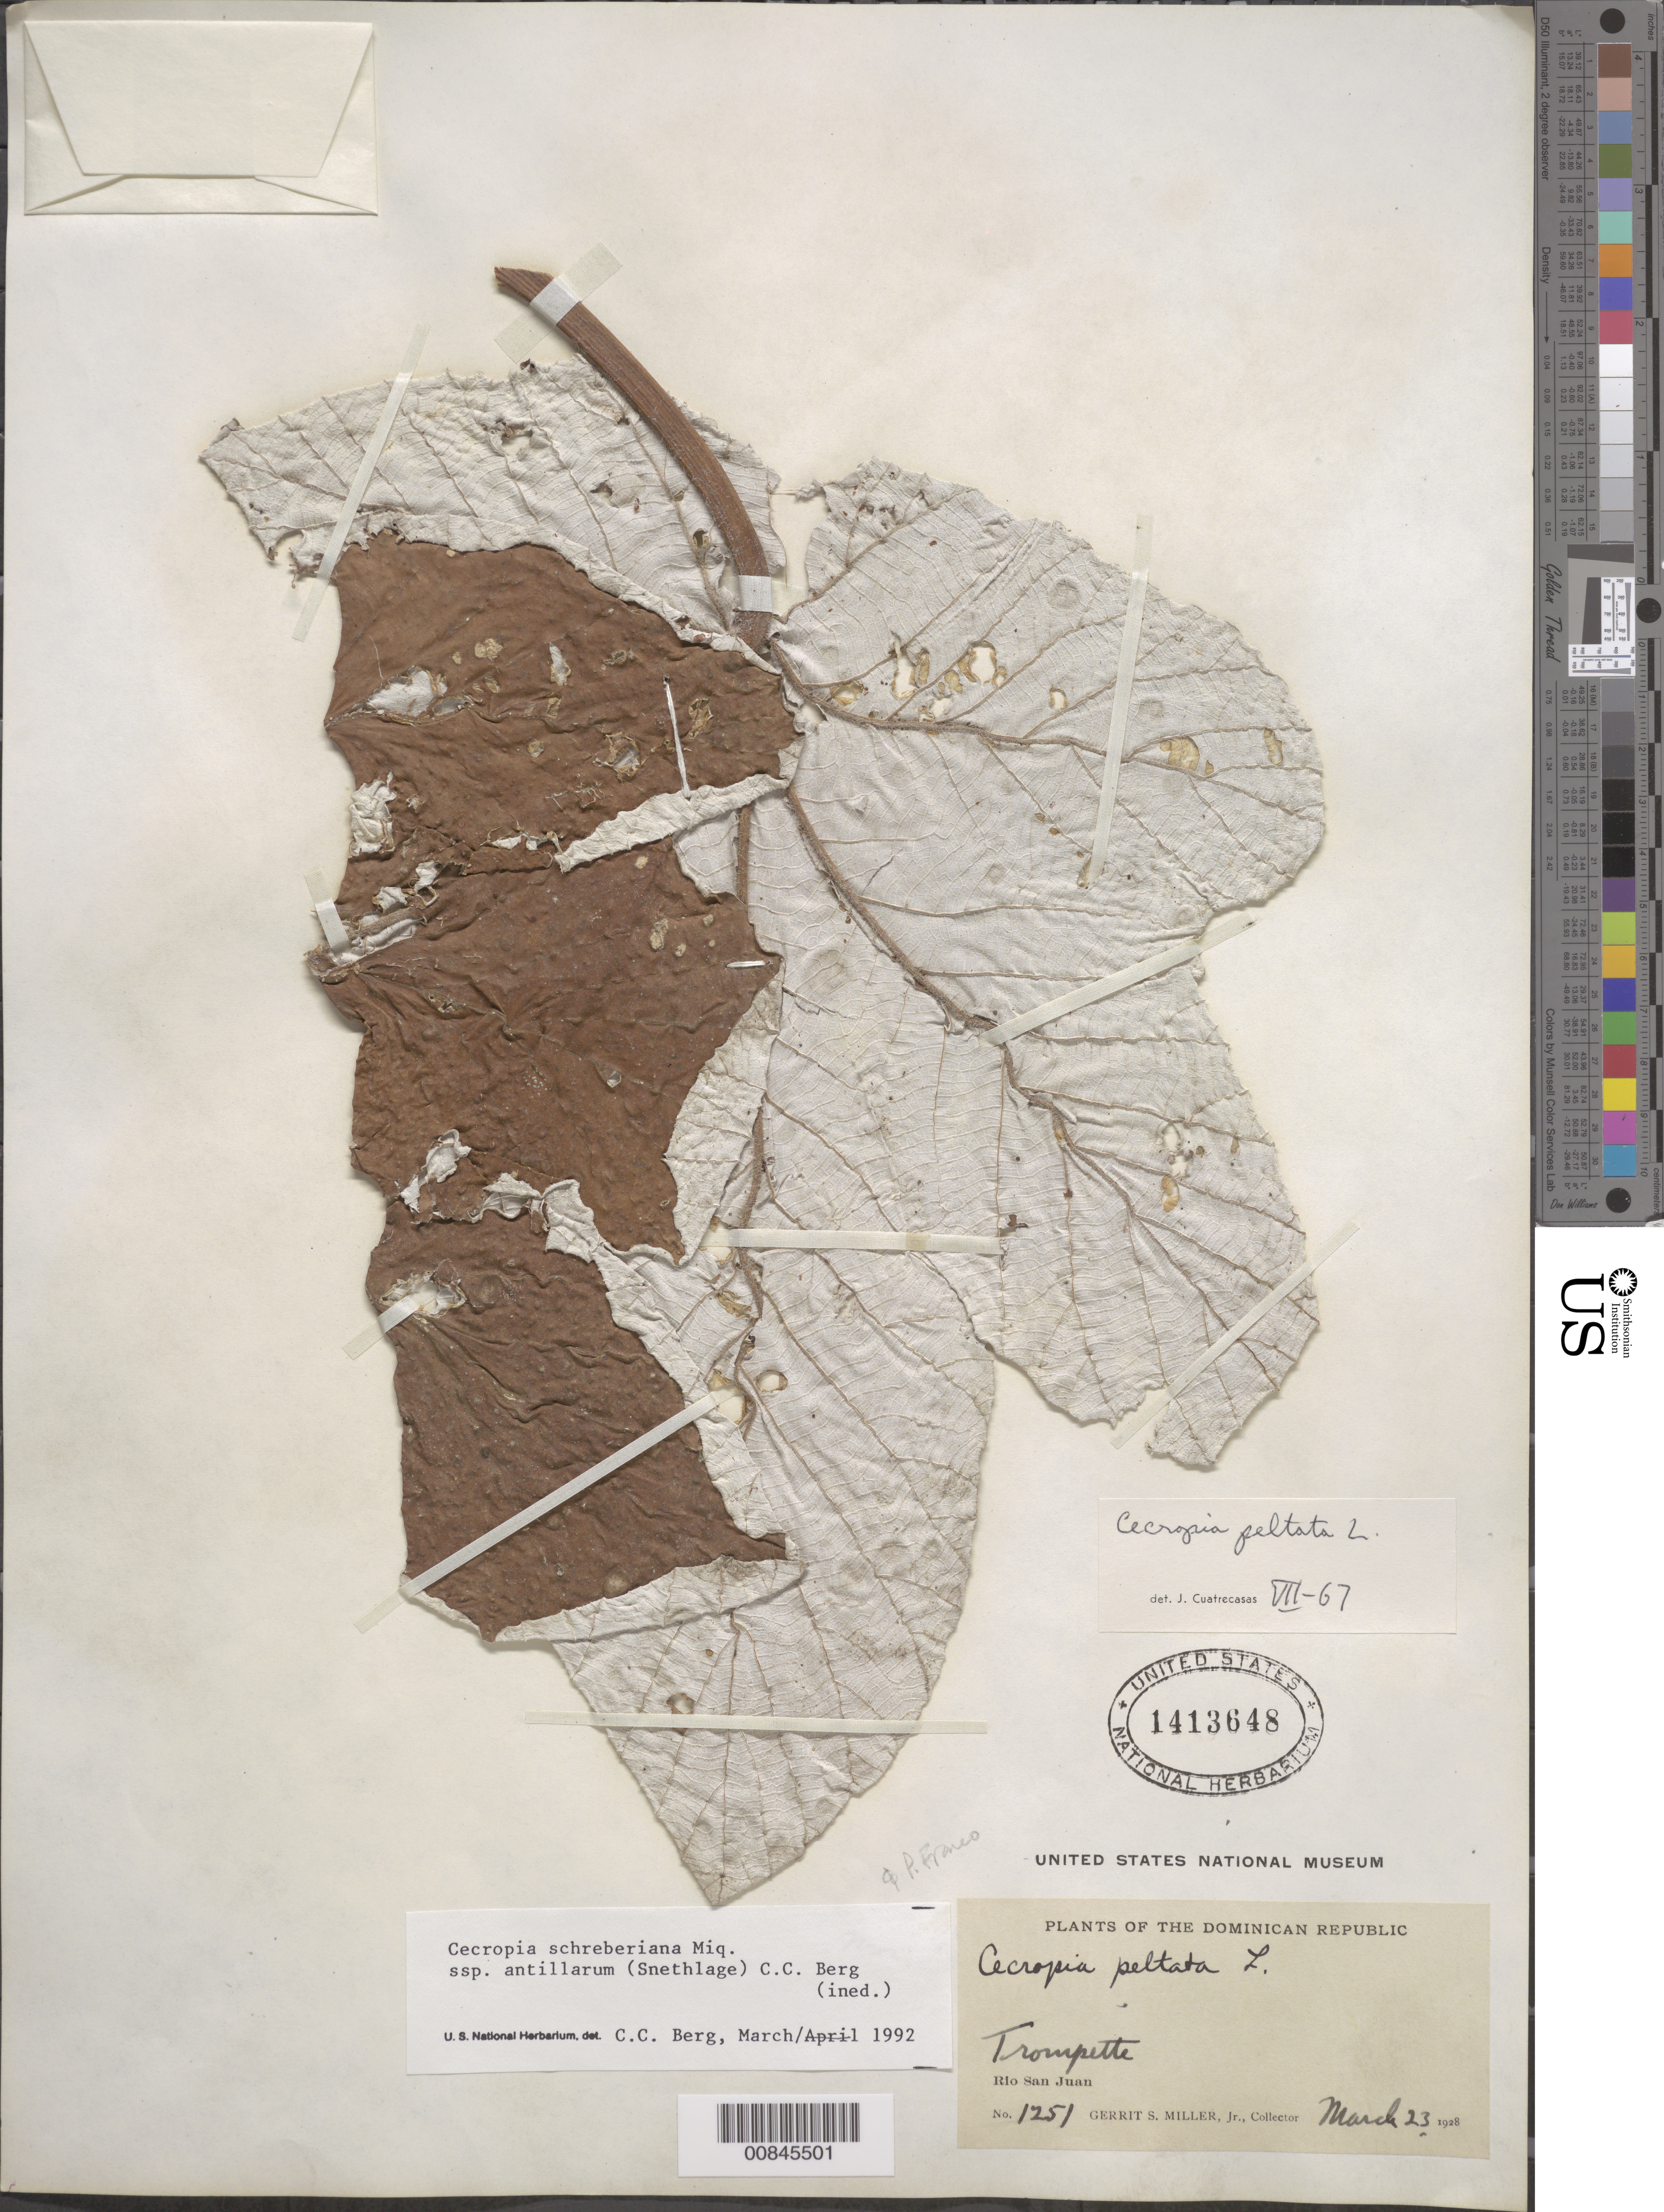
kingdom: Plantae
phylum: Tracheophyta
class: Magnoliopsida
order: Rosales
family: Urticaceae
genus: Cecropia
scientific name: Cecropia schreberiana subsp. antillarum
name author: (Snethl.) C.C. Berg & P. Franco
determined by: Berg, C. C.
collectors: G. S. Miller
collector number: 1251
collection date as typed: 23 Mar 1928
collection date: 1928-03-23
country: Dominican Republic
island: Hispaniola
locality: Río San Juan.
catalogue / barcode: US 1413648